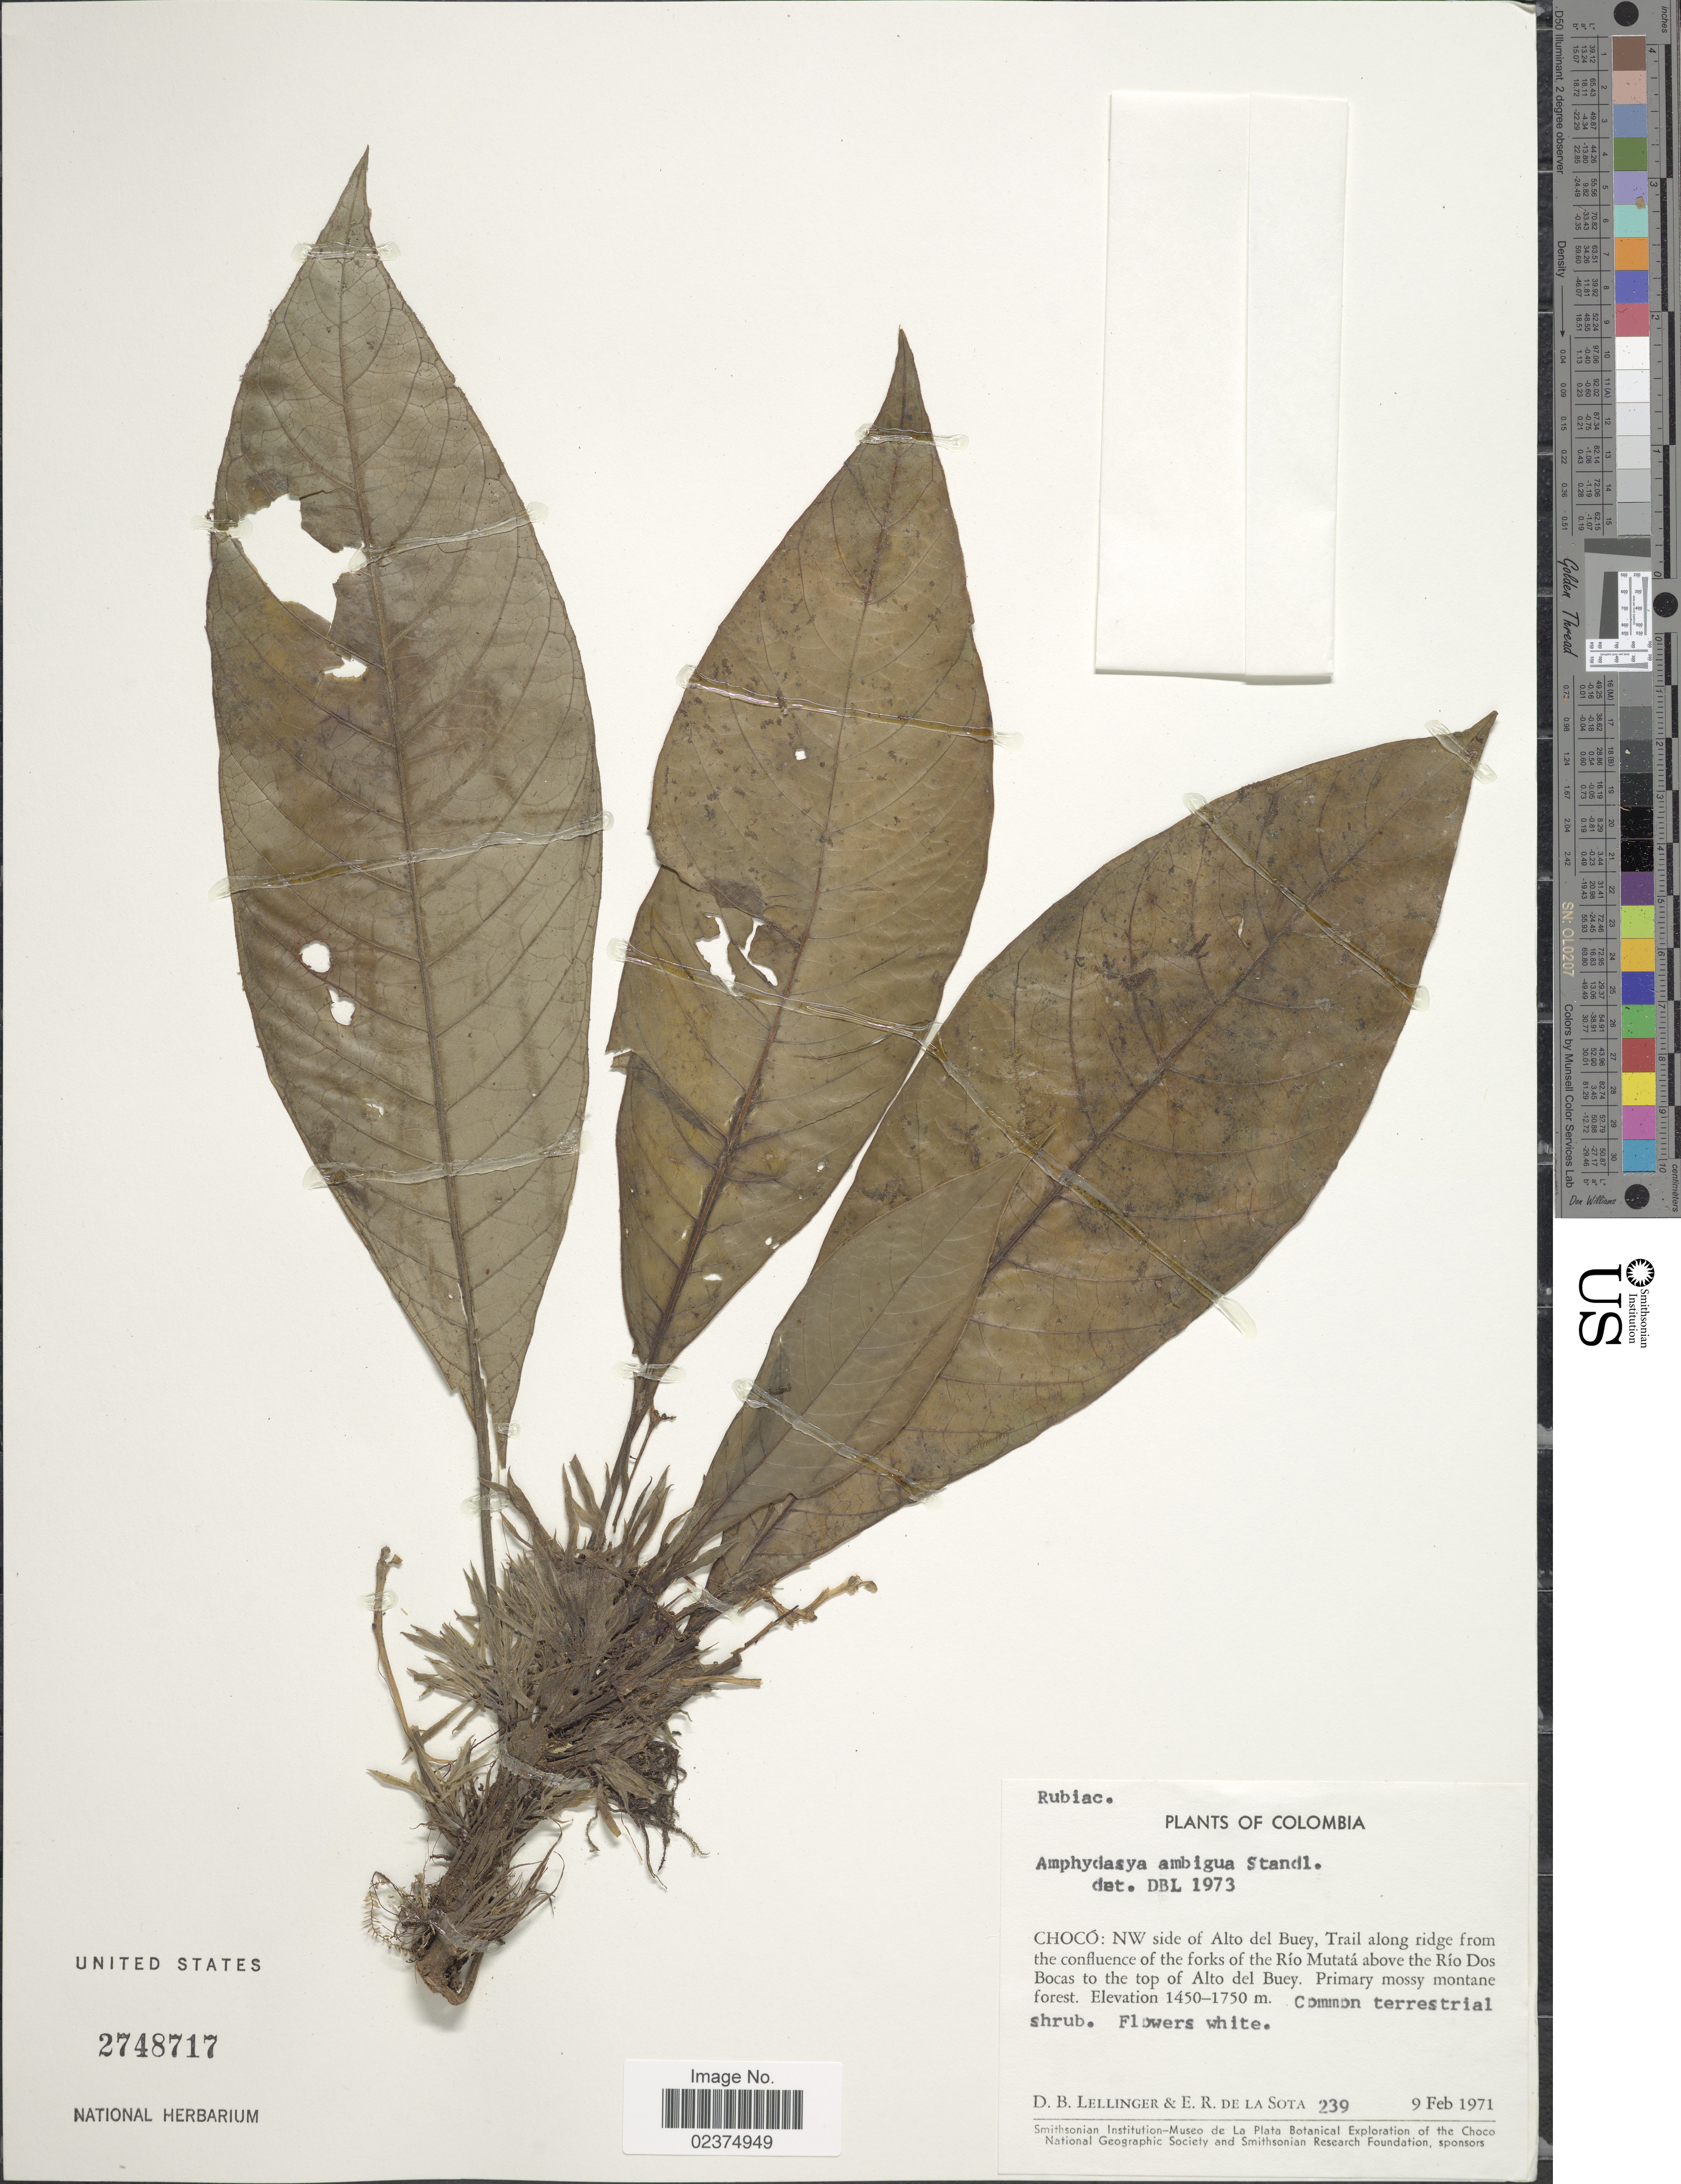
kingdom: Plantae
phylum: Tracheophyta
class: Magnoliopsida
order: Gentianales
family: Rubiaceae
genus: Amphidasya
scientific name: Amphidasya ambigua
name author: Standl.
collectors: D. B. Lellinger & E. R. de la Sota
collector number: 239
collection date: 1971-02-09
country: Colombia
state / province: Chocó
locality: NW side of Alto del Buey, Trail along ridge from the confluence of the forks of the Rio Mutata above the Rio Dos Bocas to the top of Alto del Buey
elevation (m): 1450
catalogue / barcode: US 2748717